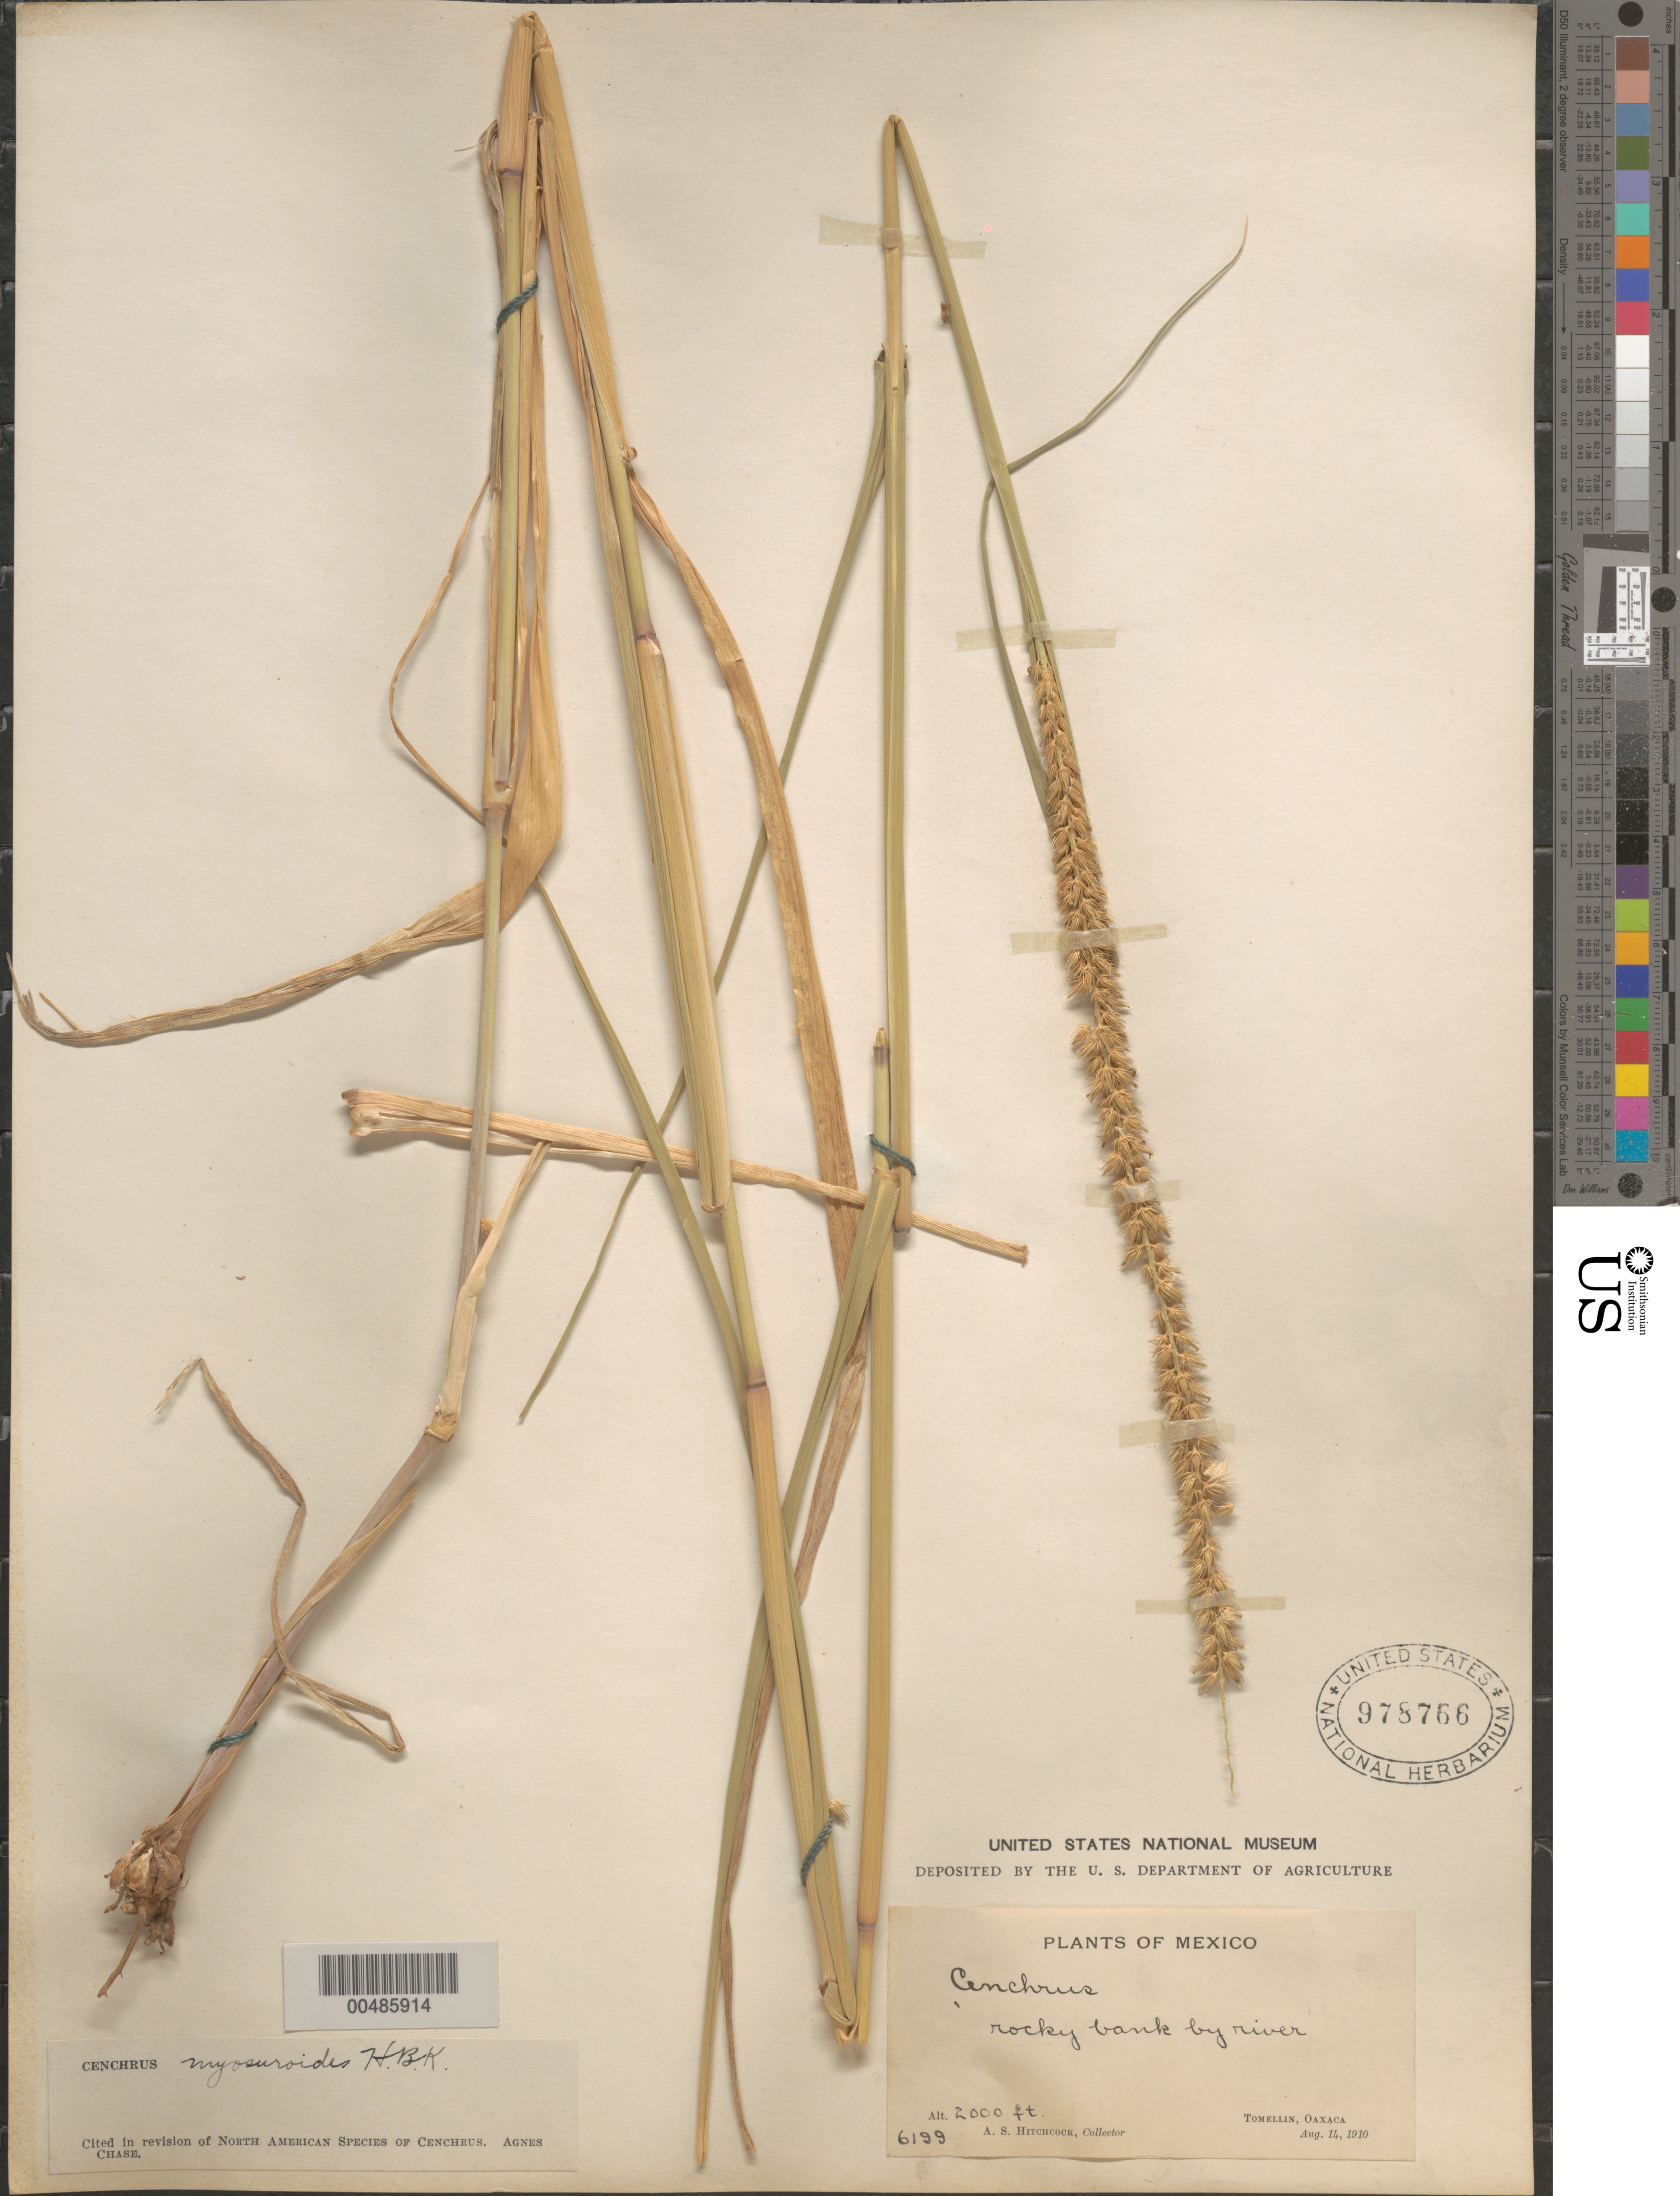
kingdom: Plantae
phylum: Tracheophyta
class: Liliopsida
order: Poales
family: Poaceae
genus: Cenchrus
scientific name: Cenchrus myosuroides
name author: Kunth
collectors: A. S. Hitchcock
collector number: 6199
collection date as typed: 14 Aug 1910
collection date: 1910-08-14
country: Mexico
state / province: Oaxaca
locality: Tomellin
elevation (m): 610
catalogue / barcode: US 978766